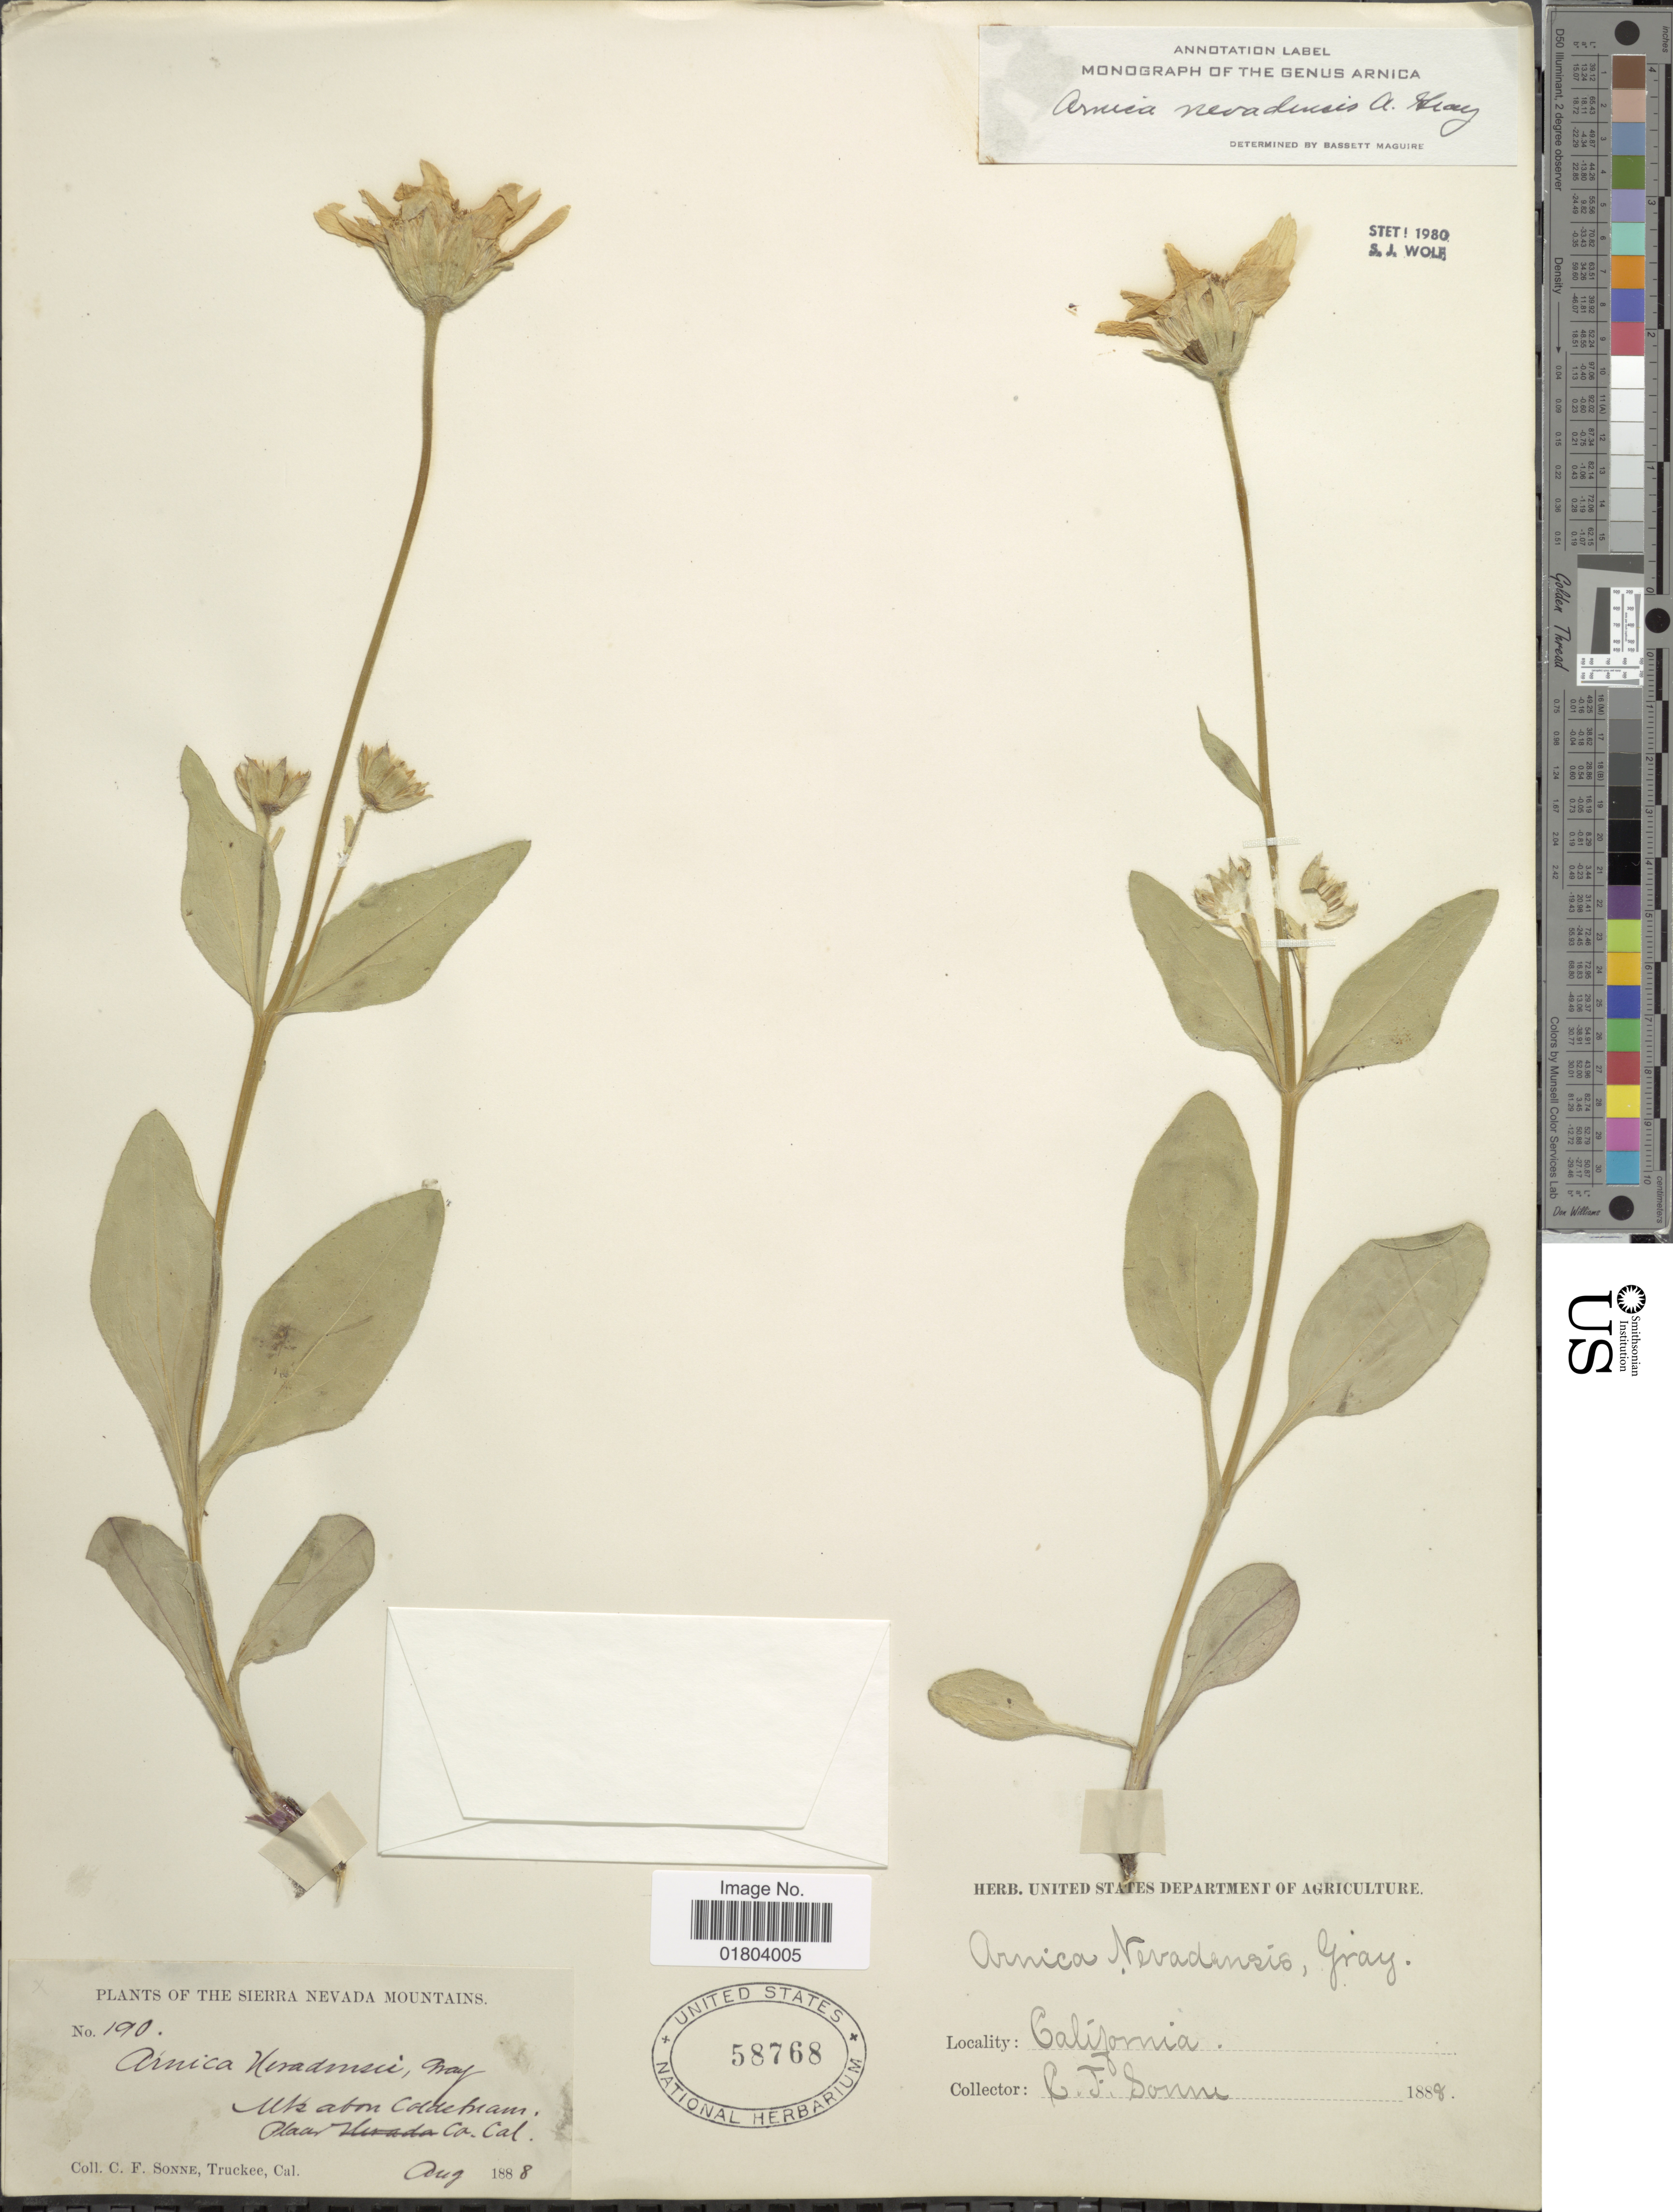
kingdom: Plantae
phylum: Tracheophyta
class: Magnoliopsida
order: Asterales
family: Asteraceae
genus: Arnica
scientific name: Arnica nevadensis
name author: A. Gray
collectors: C. Sonne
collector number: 190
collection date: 1888-08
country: United States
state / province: California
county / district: Placer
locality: The Sierra Nevada Mountains, Mts above Coldstream.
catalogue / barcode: US 58768